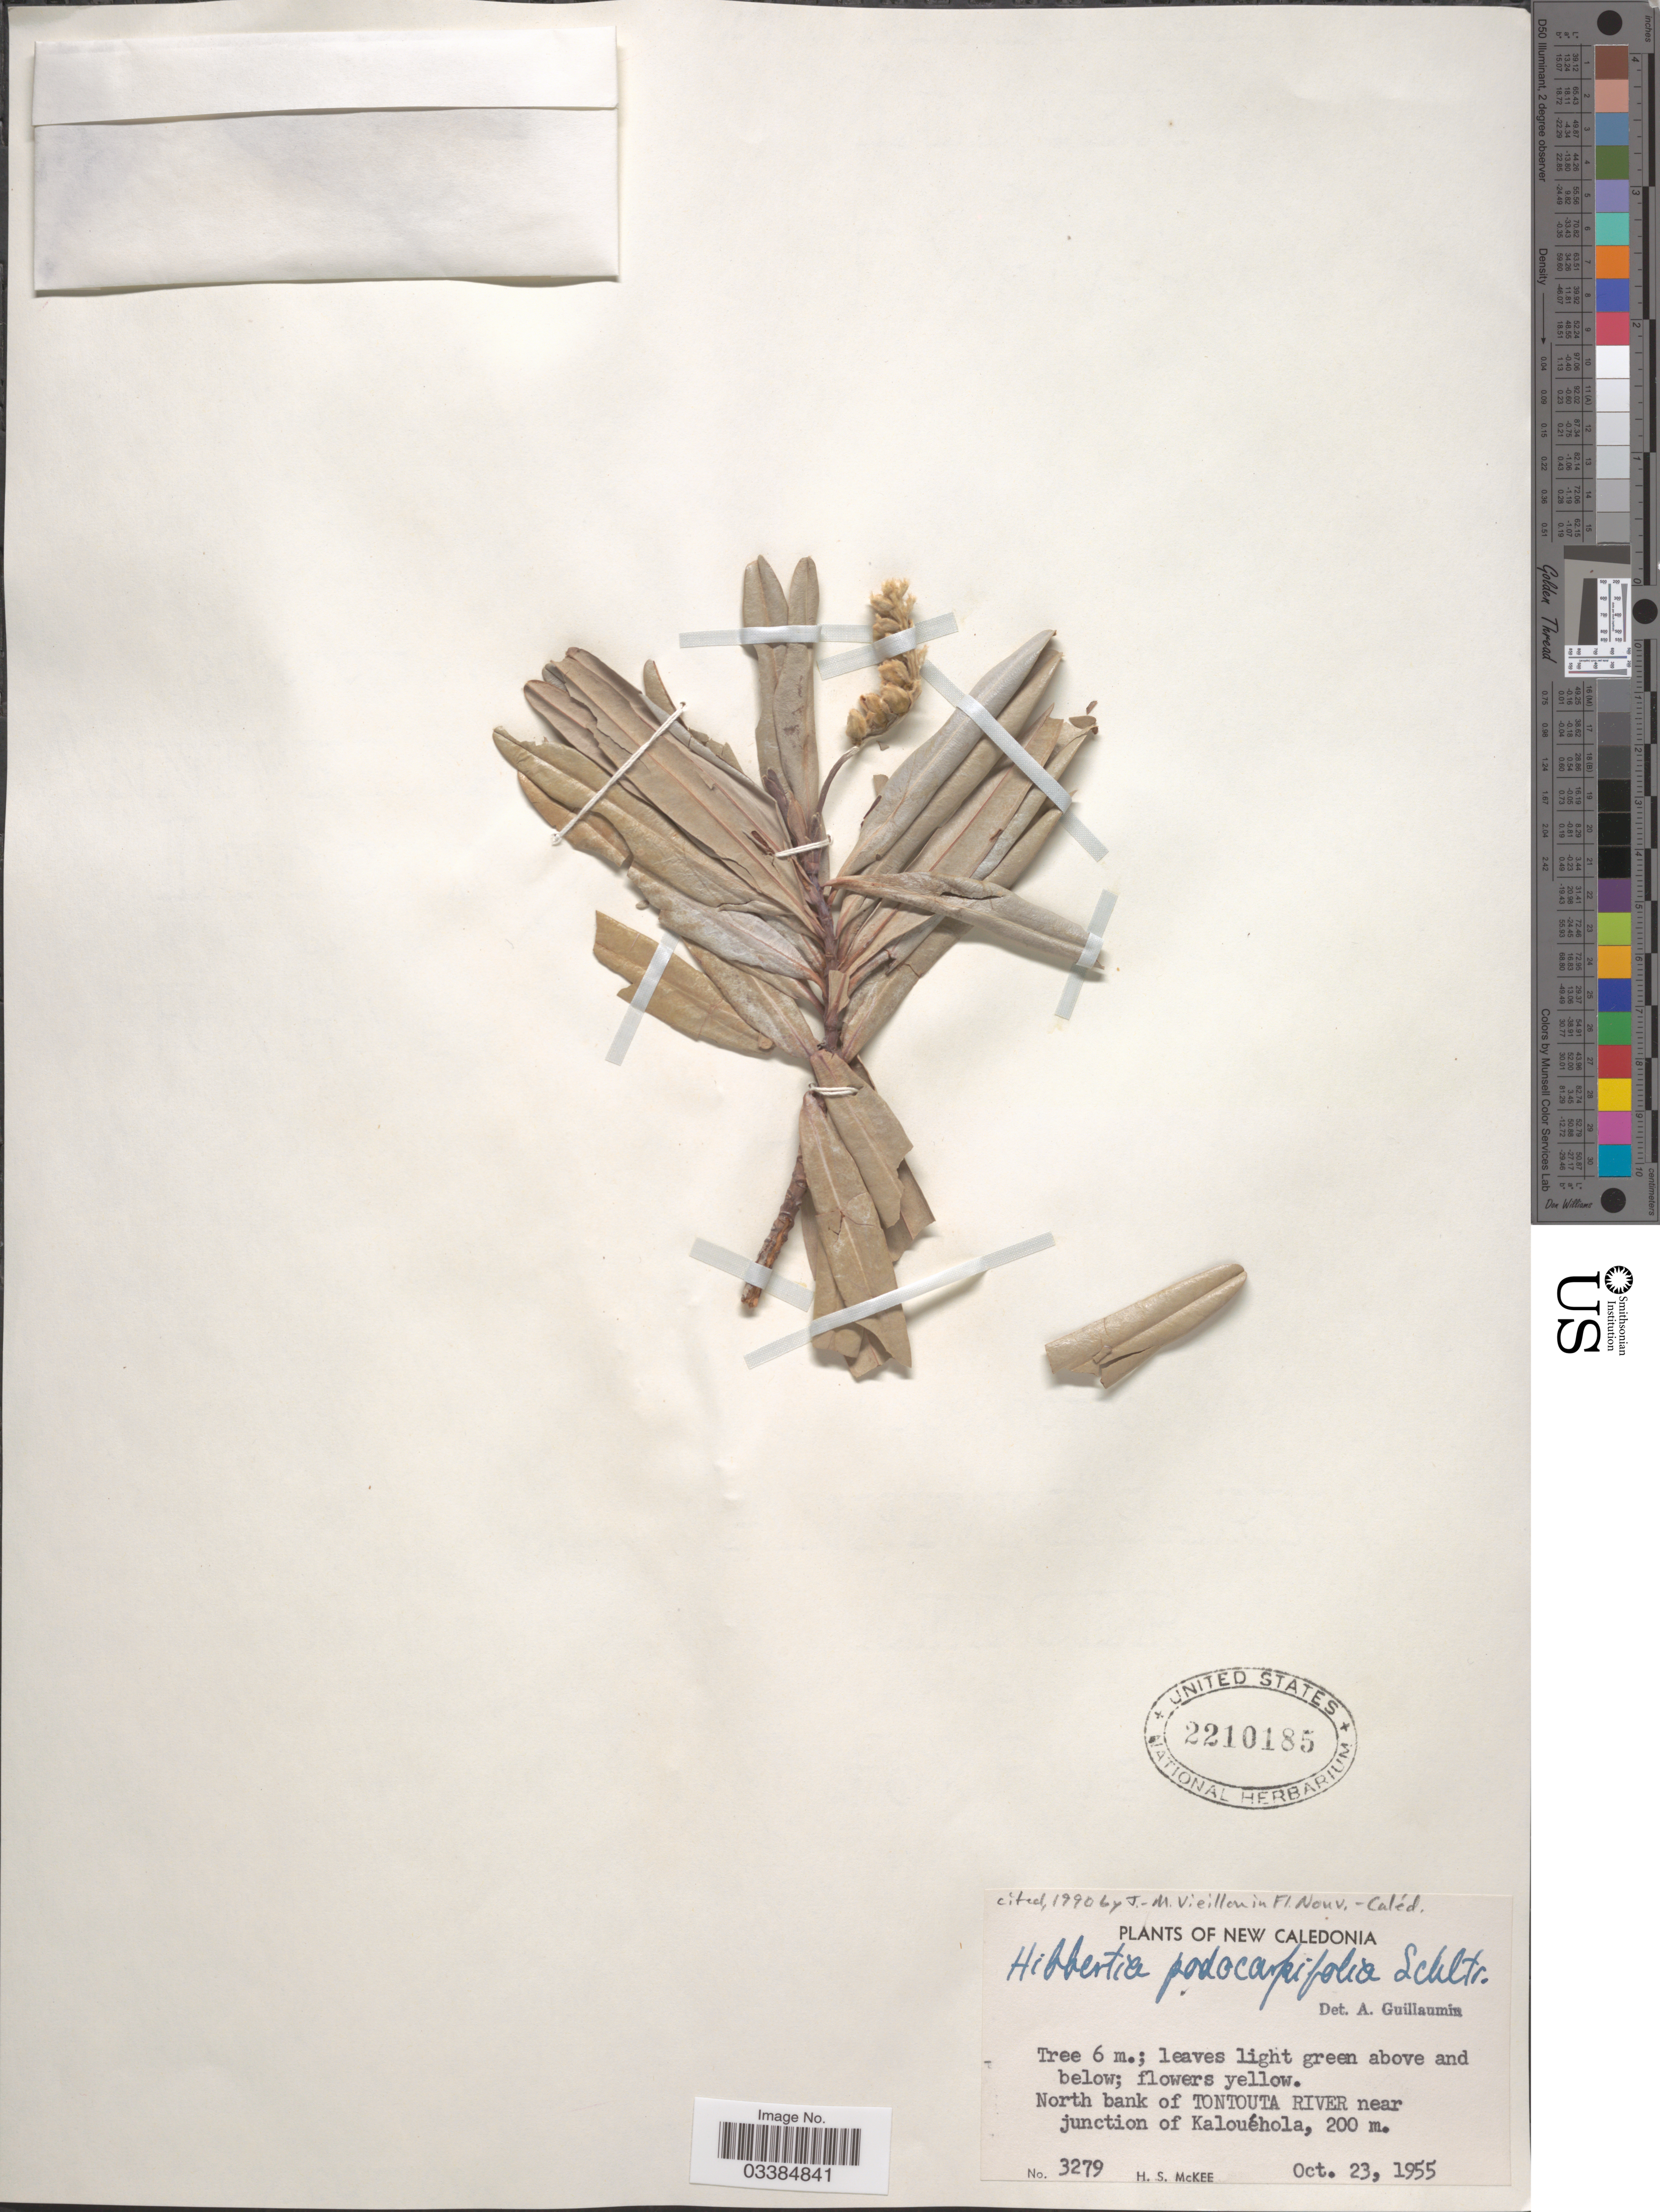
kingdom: Plantae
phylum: Tracheophyta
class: Magnoliopsida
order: Dilleniales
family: Dilleniaceae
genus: Hibbertia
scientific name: Hibbertia podocarpifolia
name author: Schltr.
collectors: H. S. McKee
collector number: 3279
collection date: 1955-10-23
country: New Caledonia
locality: North bank of Tontouta River near junction of Kalouéhola.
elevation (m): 200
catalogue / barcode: US 2210185